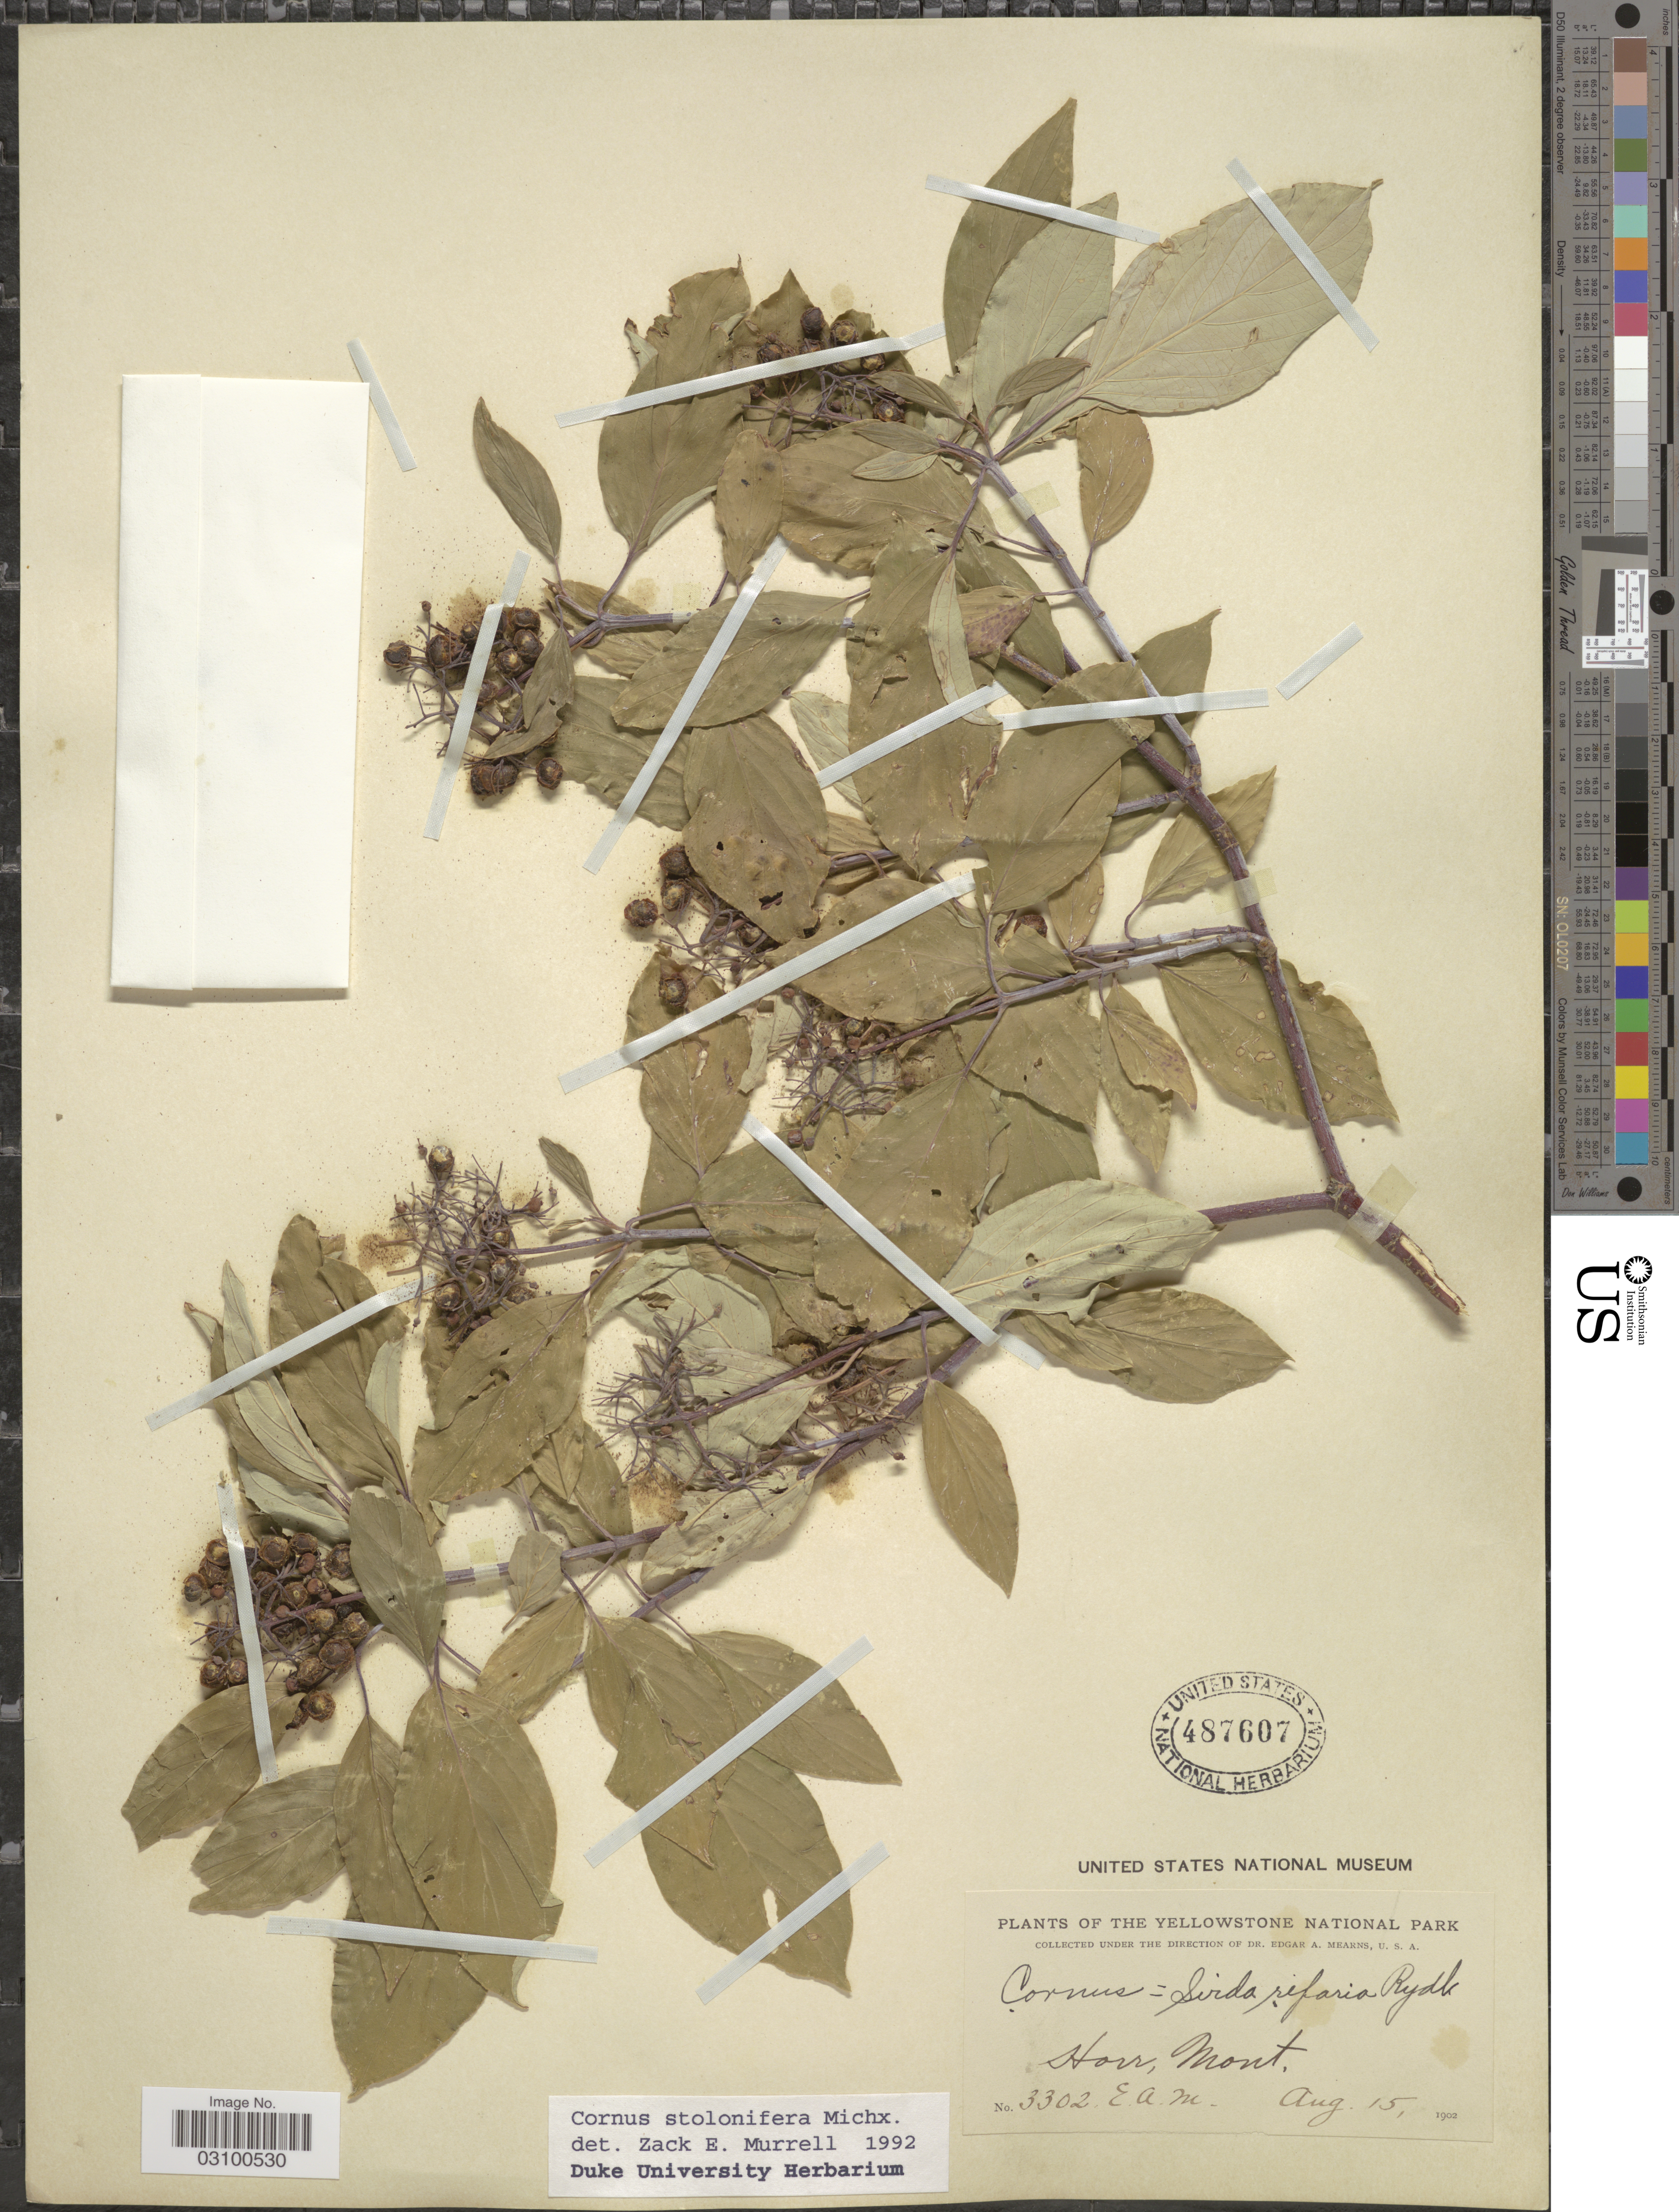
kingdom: Plantae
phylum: Tracheophyta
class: Magnoliopsida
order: Cornales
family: Cornaceae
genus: Cornus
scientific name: Cornus sericea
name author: L.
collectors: E. A. Mearns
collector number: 3302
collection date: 1902-08-15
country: United States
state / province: Montana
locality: Yellowstone National Park. Horr, Mont.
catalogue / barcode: US 487607